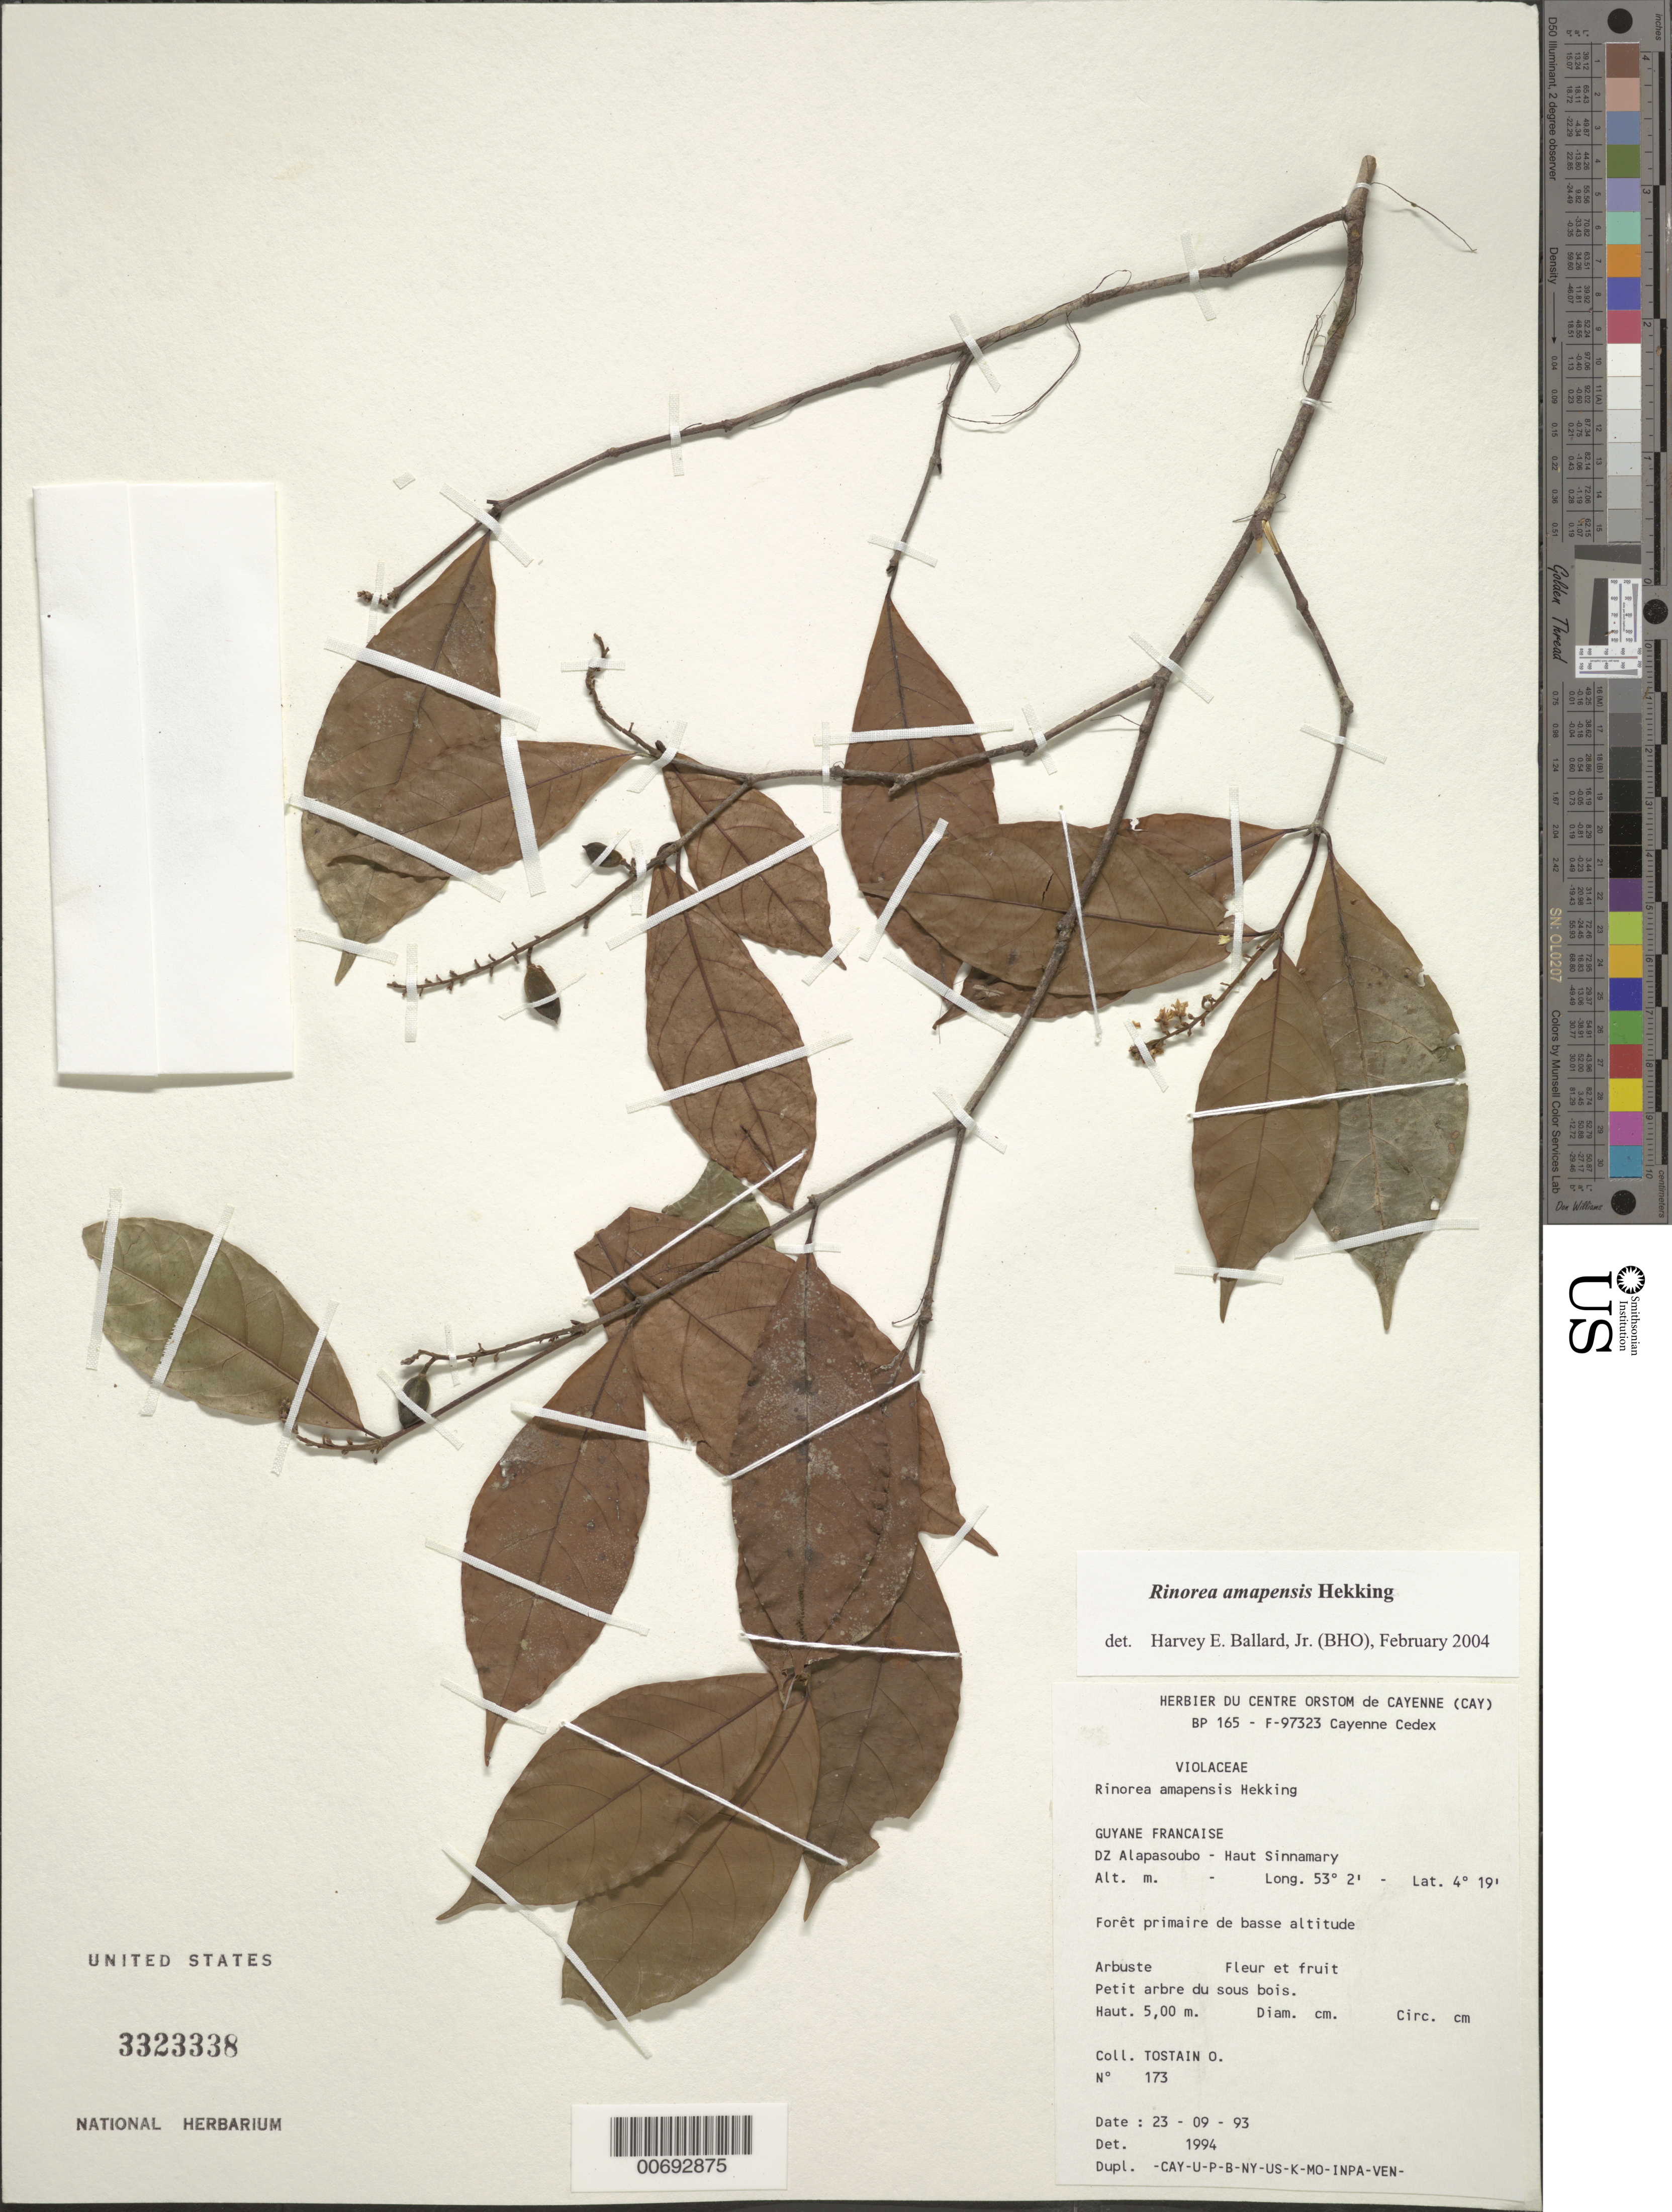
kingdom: Plantae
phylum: Tracheophyta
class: Magnoliopsida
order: Malpighiales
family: Violaceae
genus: Rinorea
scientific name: Rinorea amapensis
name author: Hekking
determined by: Ballard, Harvey E.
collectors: O. Tostain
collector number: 173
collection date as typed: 23-Sep-93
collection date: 1993-09-23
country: French Guiana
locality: DZ Alapasoubo, Haut Sinnamary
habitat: Low primary forest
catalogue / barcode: US 3323338